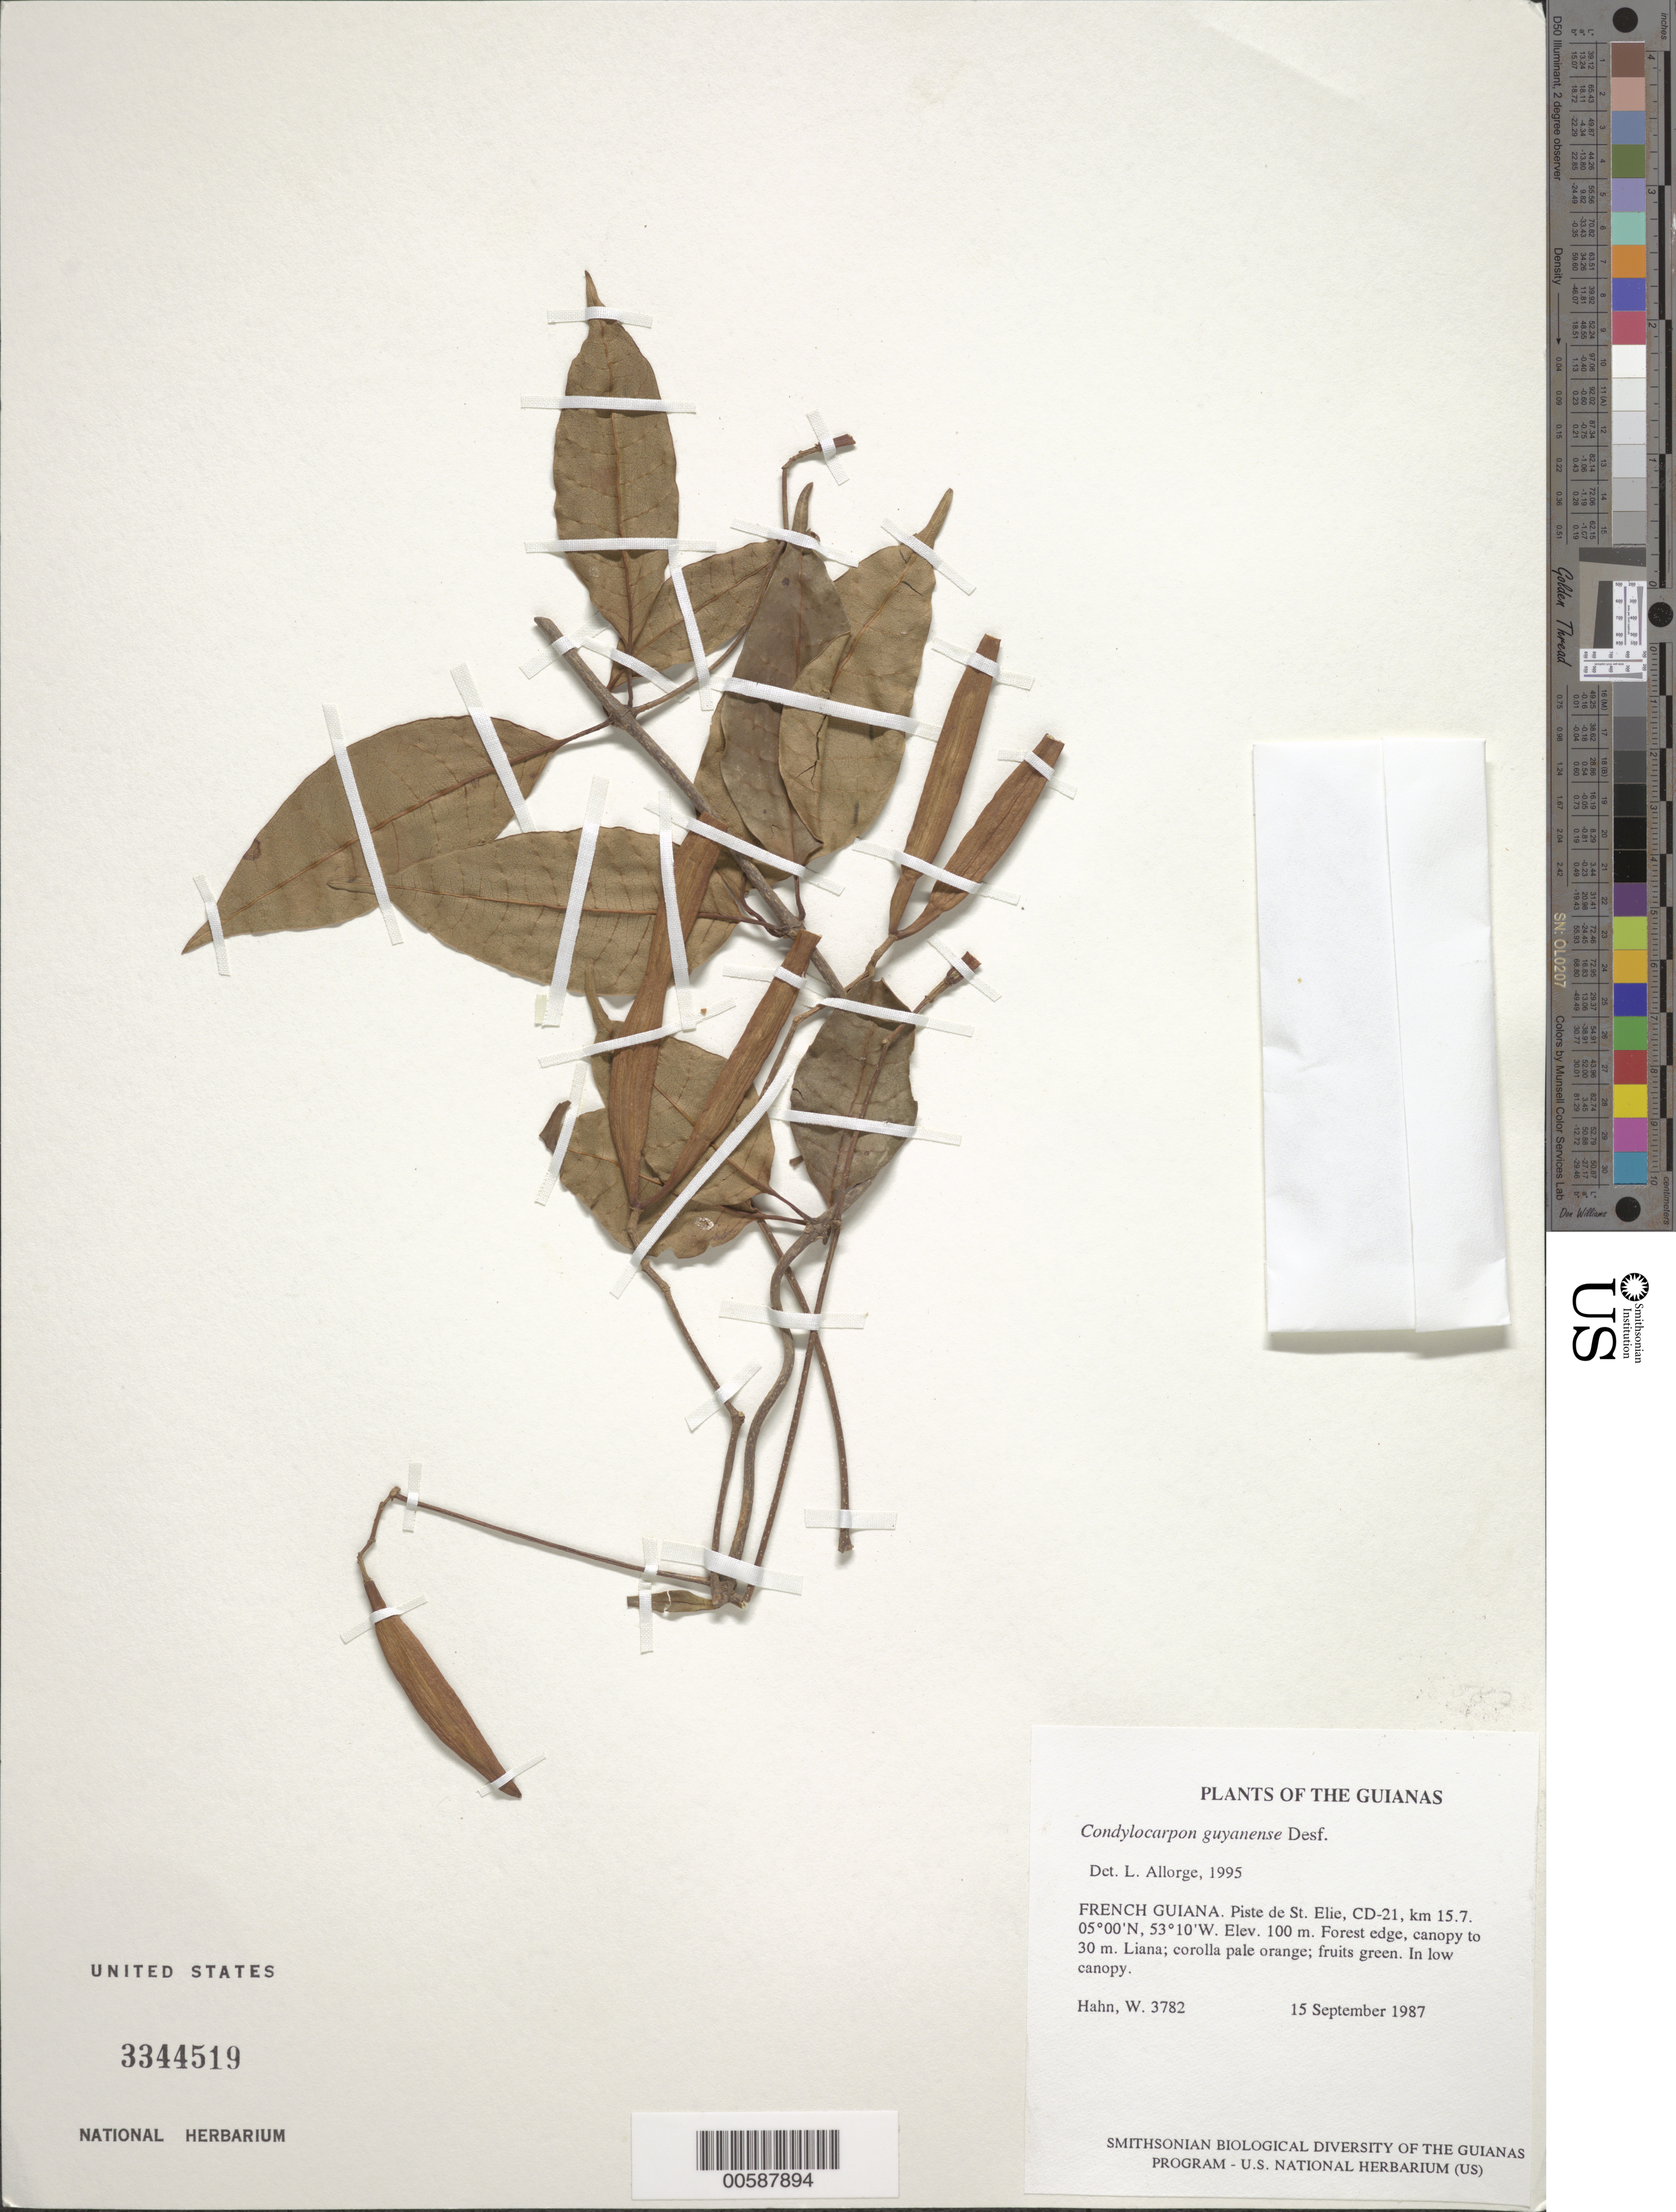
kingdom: Plantae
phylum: Tracheophyta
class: Magnoliopsida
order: Gentianales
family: Apocynaceae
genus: Condylocarpon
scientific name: Condylocarpon guyanense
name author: Desf.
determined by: Allorge, L.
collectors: W. Hahn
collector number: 3782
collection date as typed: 15 September 1987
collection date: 1987-09-15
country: French Guiana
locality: Piste de St. Elie, CD-21, km 15.7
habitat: Forest edge, canopy to 30 m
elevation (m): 100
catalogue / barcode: US 3344519